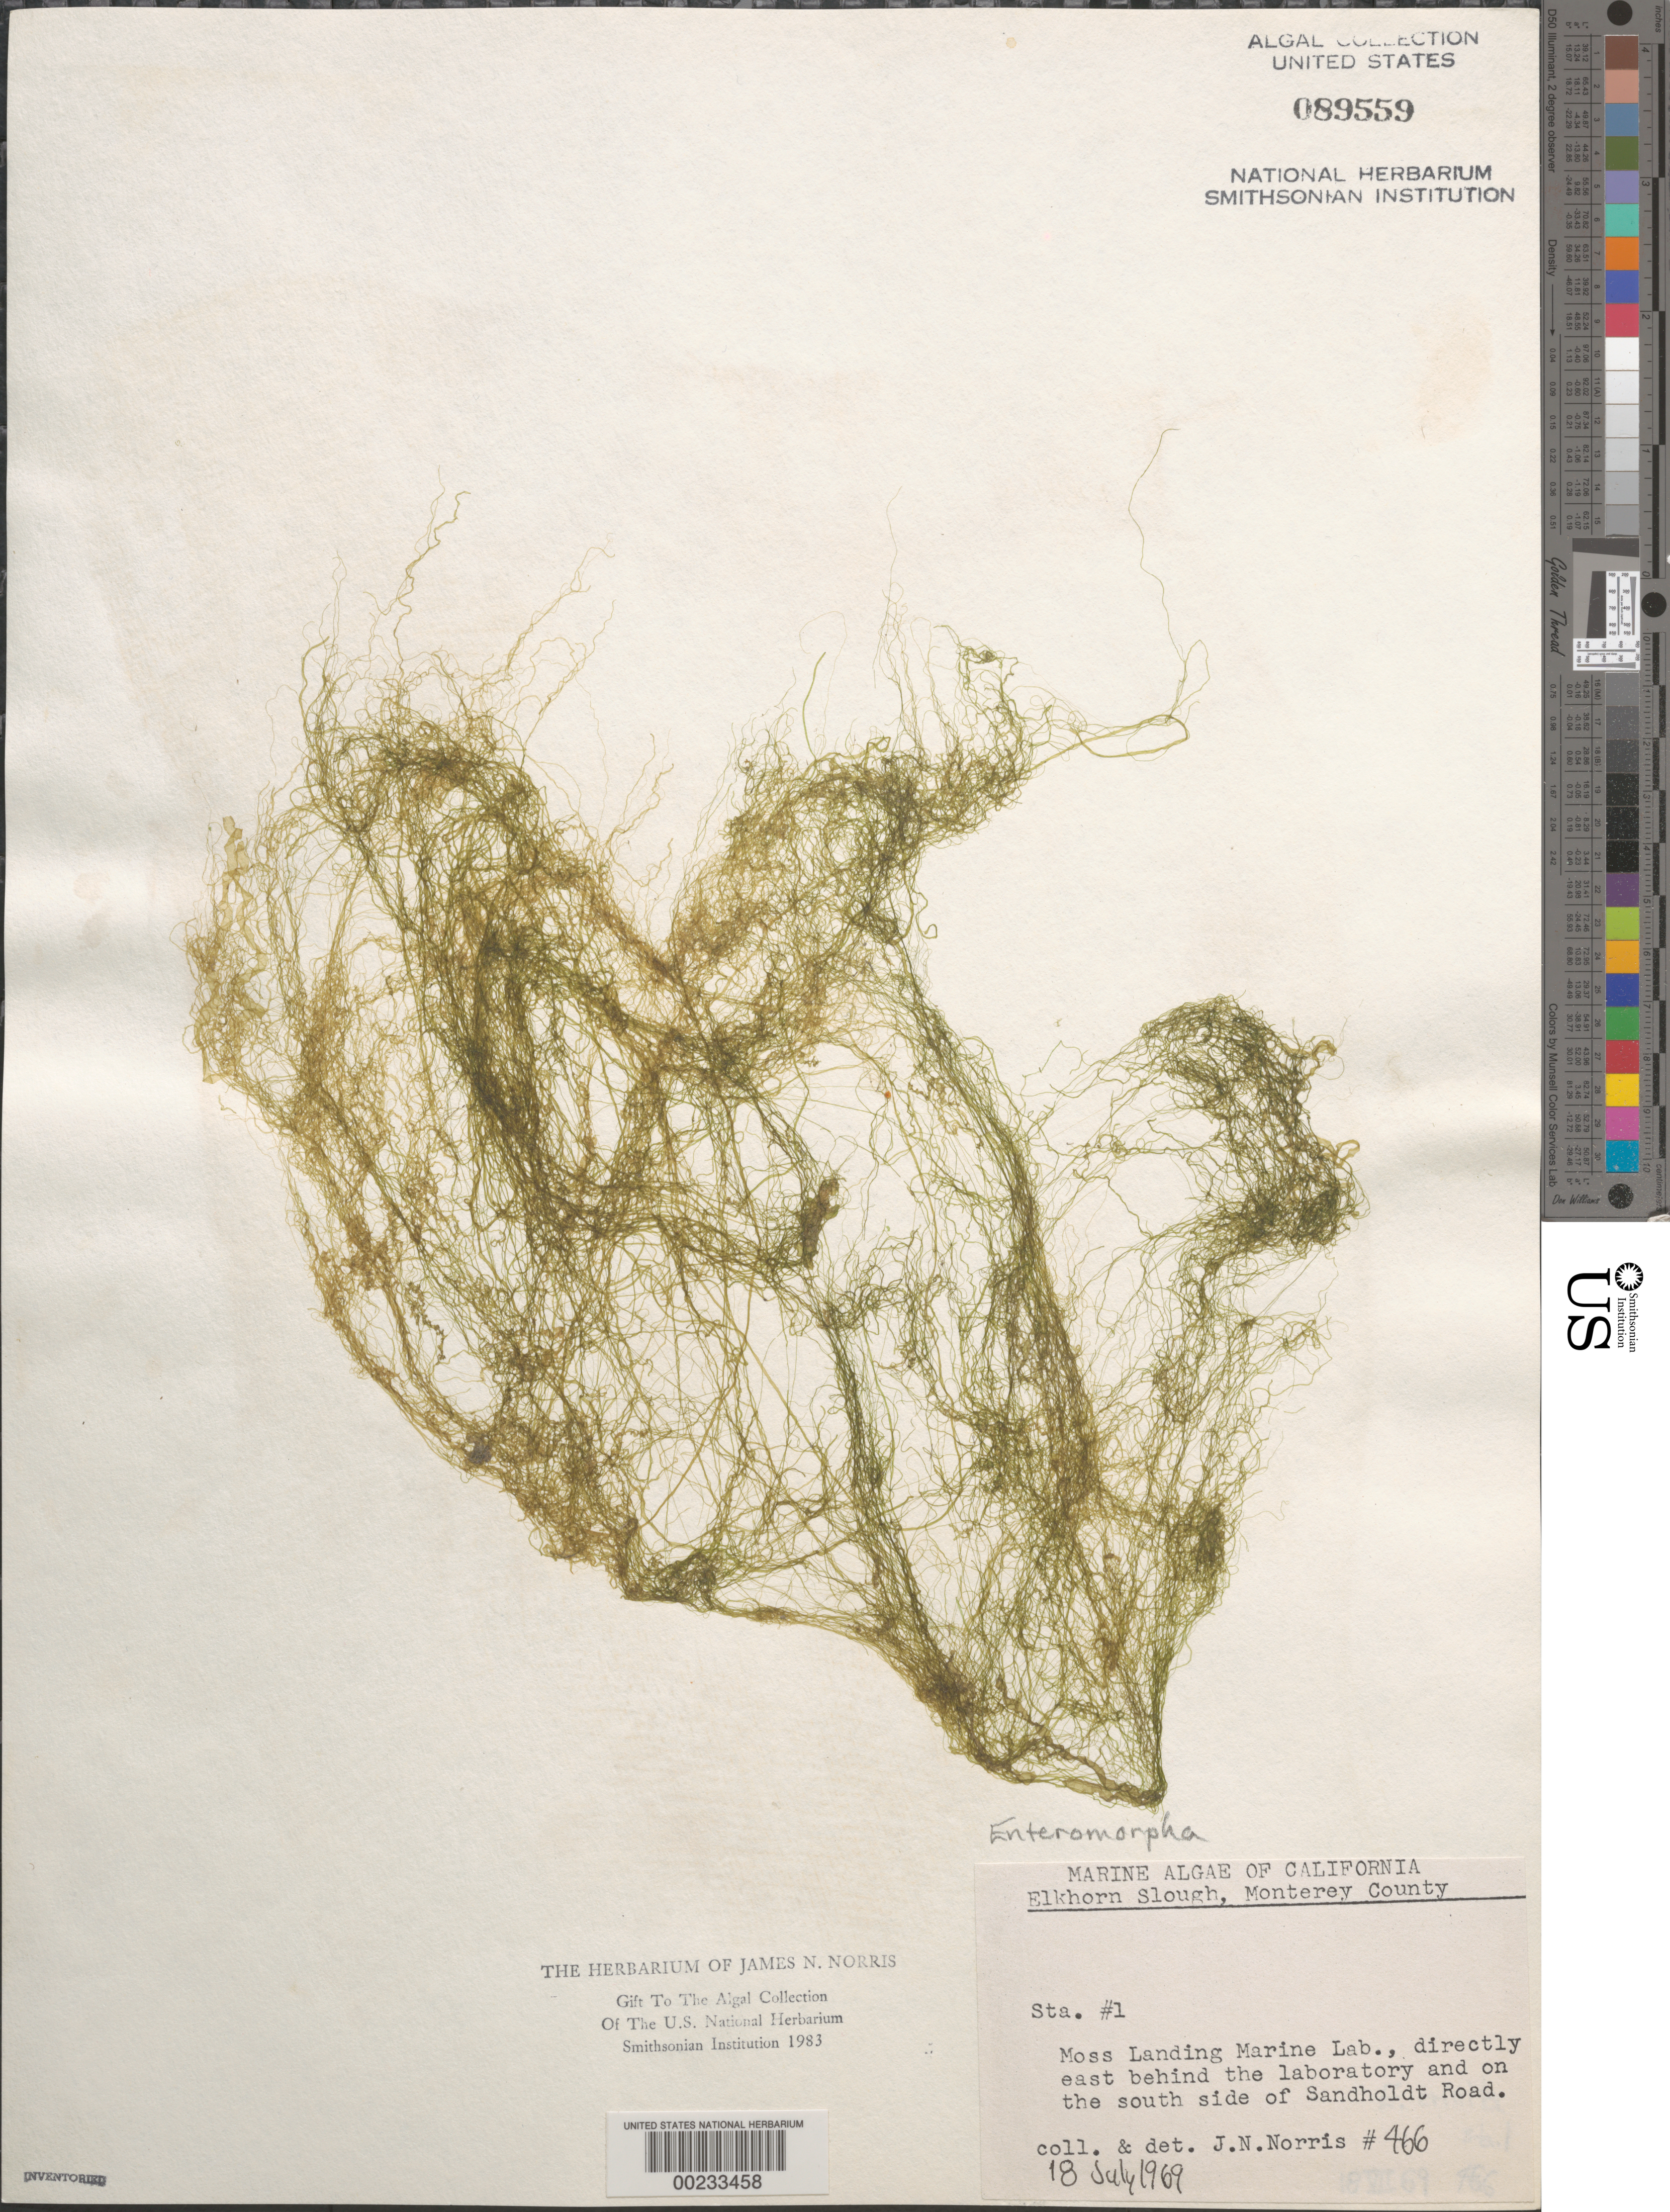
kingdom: Plantae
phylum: Chlorophyta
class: Ulvophyceae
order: Ulvales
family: Ulvaceae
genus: Ulva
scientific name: Ulva sp.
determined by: Algae name updating Project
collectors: J. N. Norris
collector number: JN-466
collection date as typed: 18 Jul 1969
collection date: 1969-07-18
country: United States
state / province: California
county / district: Monterey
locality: Elkhorn Slough, Moss Landing Marine Laboratory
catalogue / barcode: US 89559